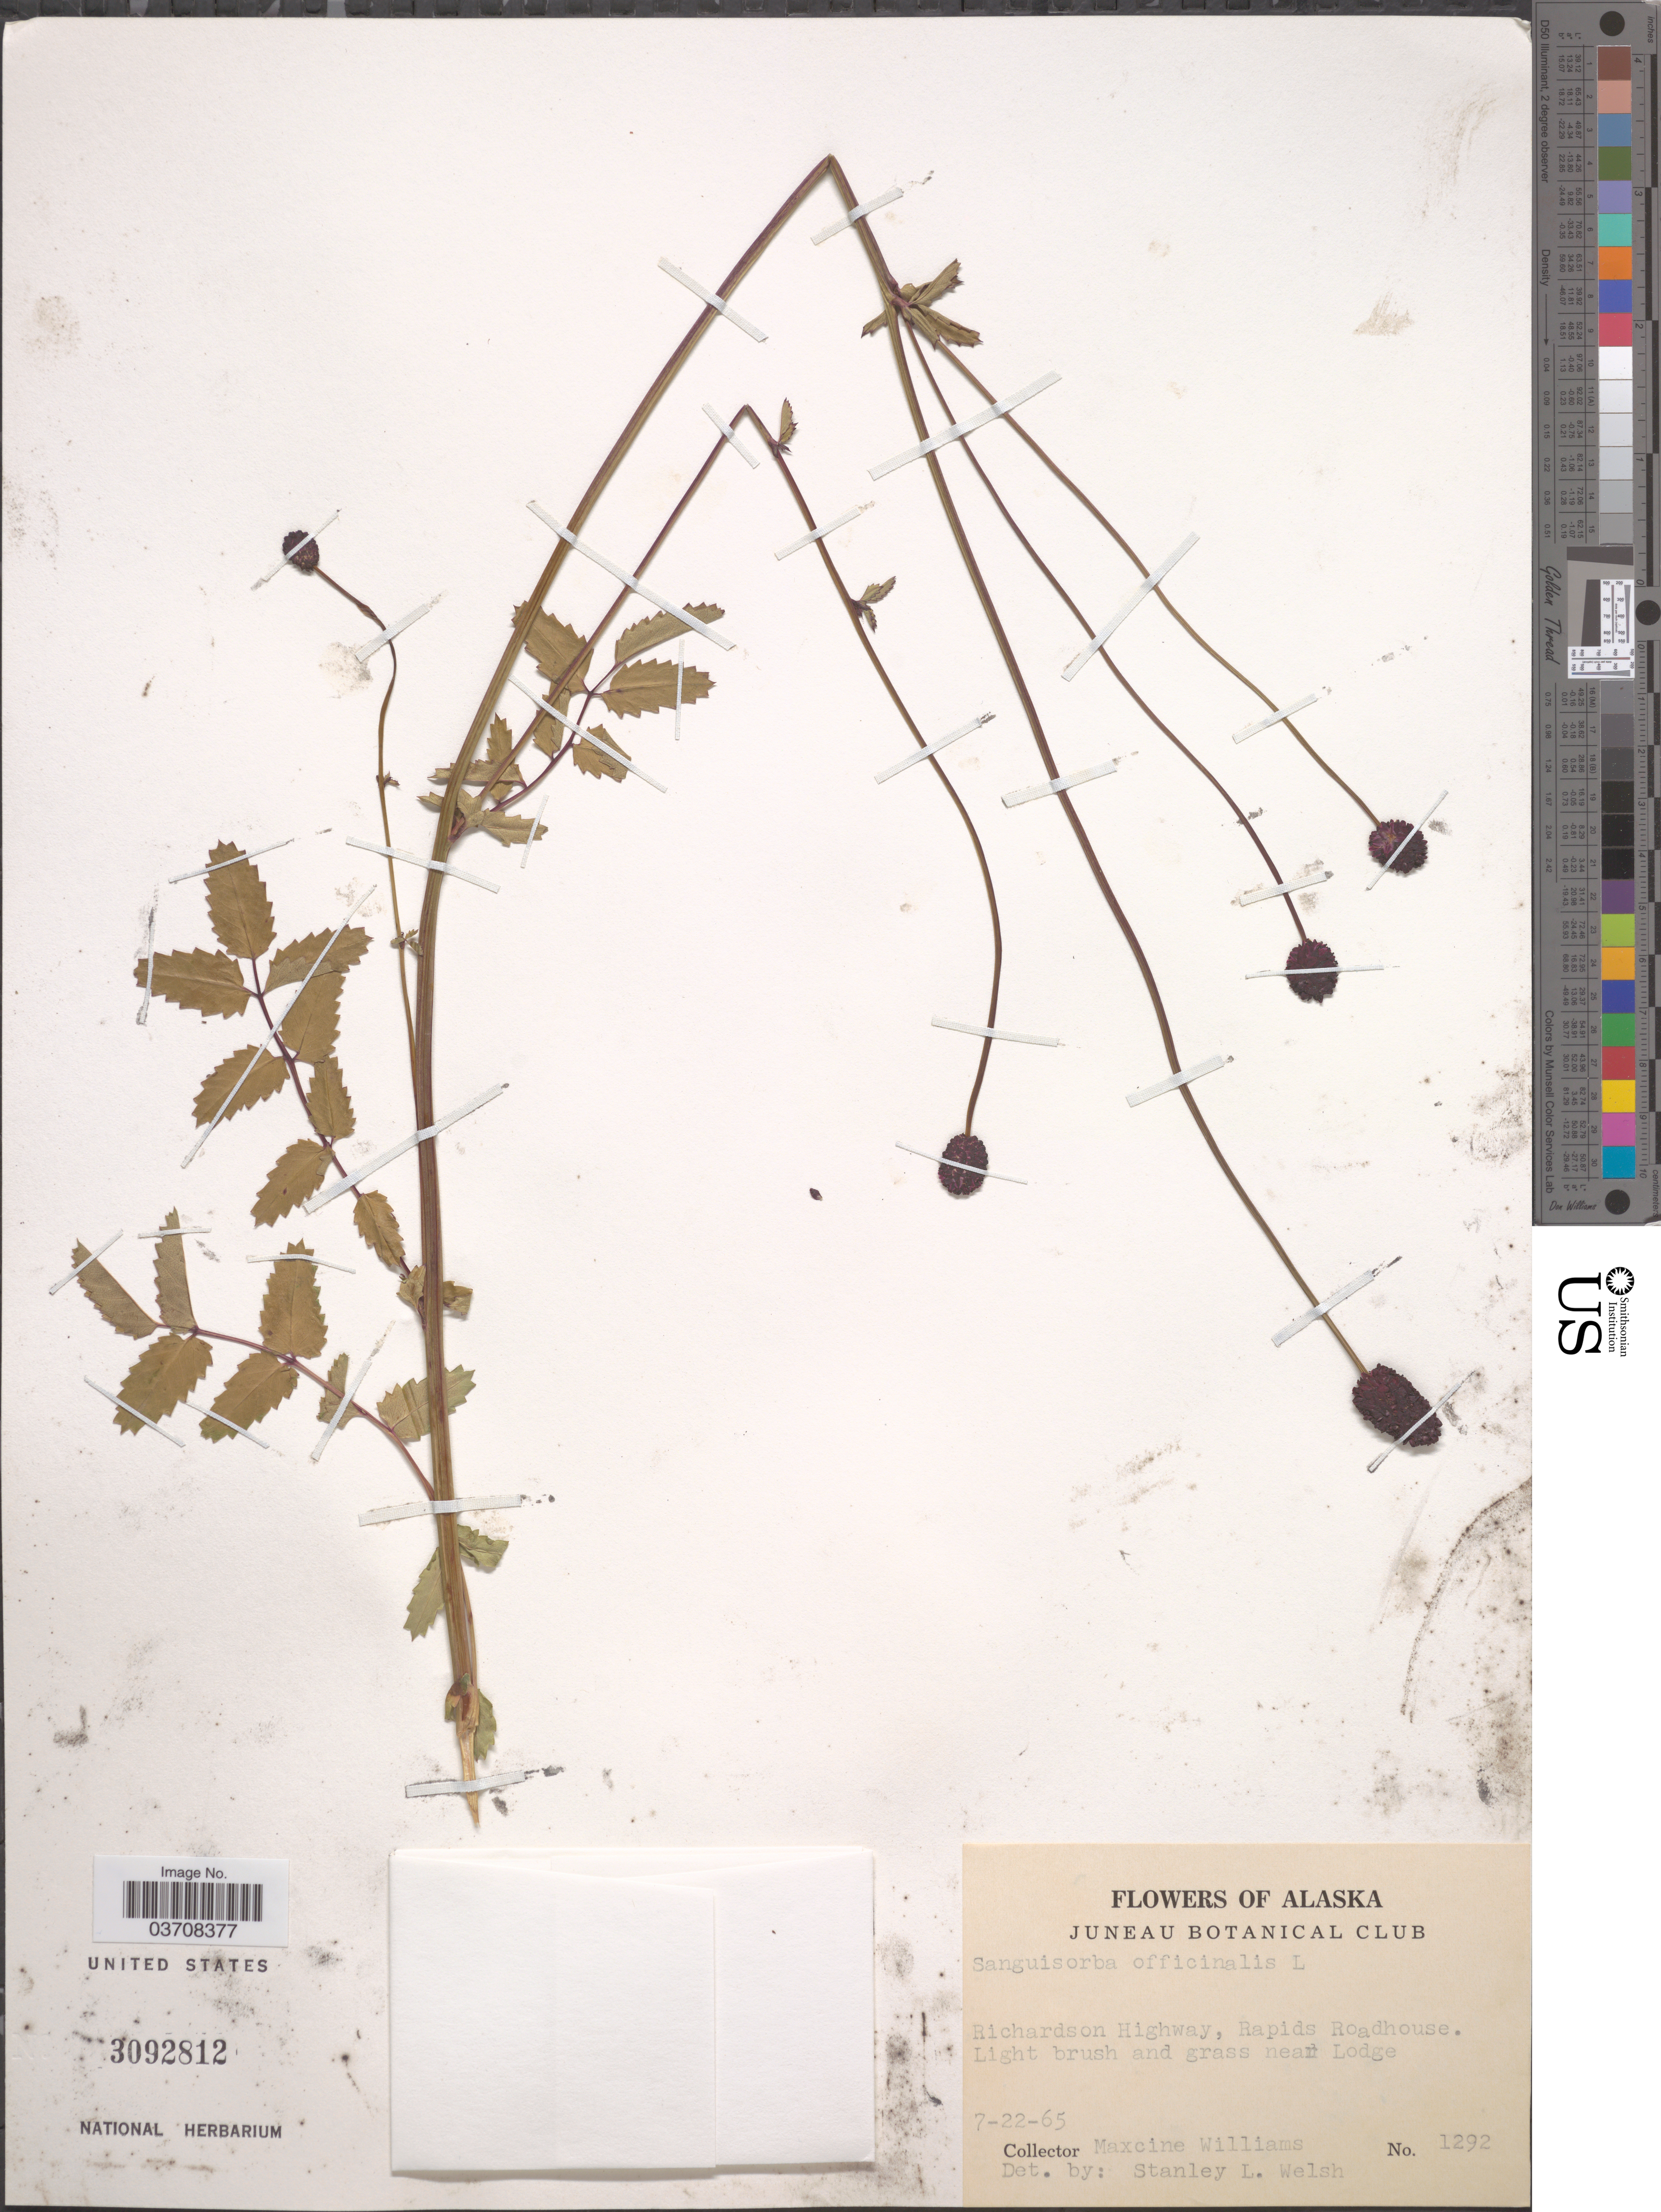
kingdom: Plantae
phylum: Tracheophyta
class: Magnoliopsida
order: Rosales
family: Rosaceae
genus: Sanguisorba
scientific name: Sanguisorba officinalis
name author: L.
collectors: M. Williams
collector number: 1292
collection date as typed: Transcribed d/m/y: 22/7/65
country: United States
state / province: Alaska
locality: Richardson Highway, Rapids Roadhouse. Light brush and grass near Lodge.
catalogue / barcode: US 3092812